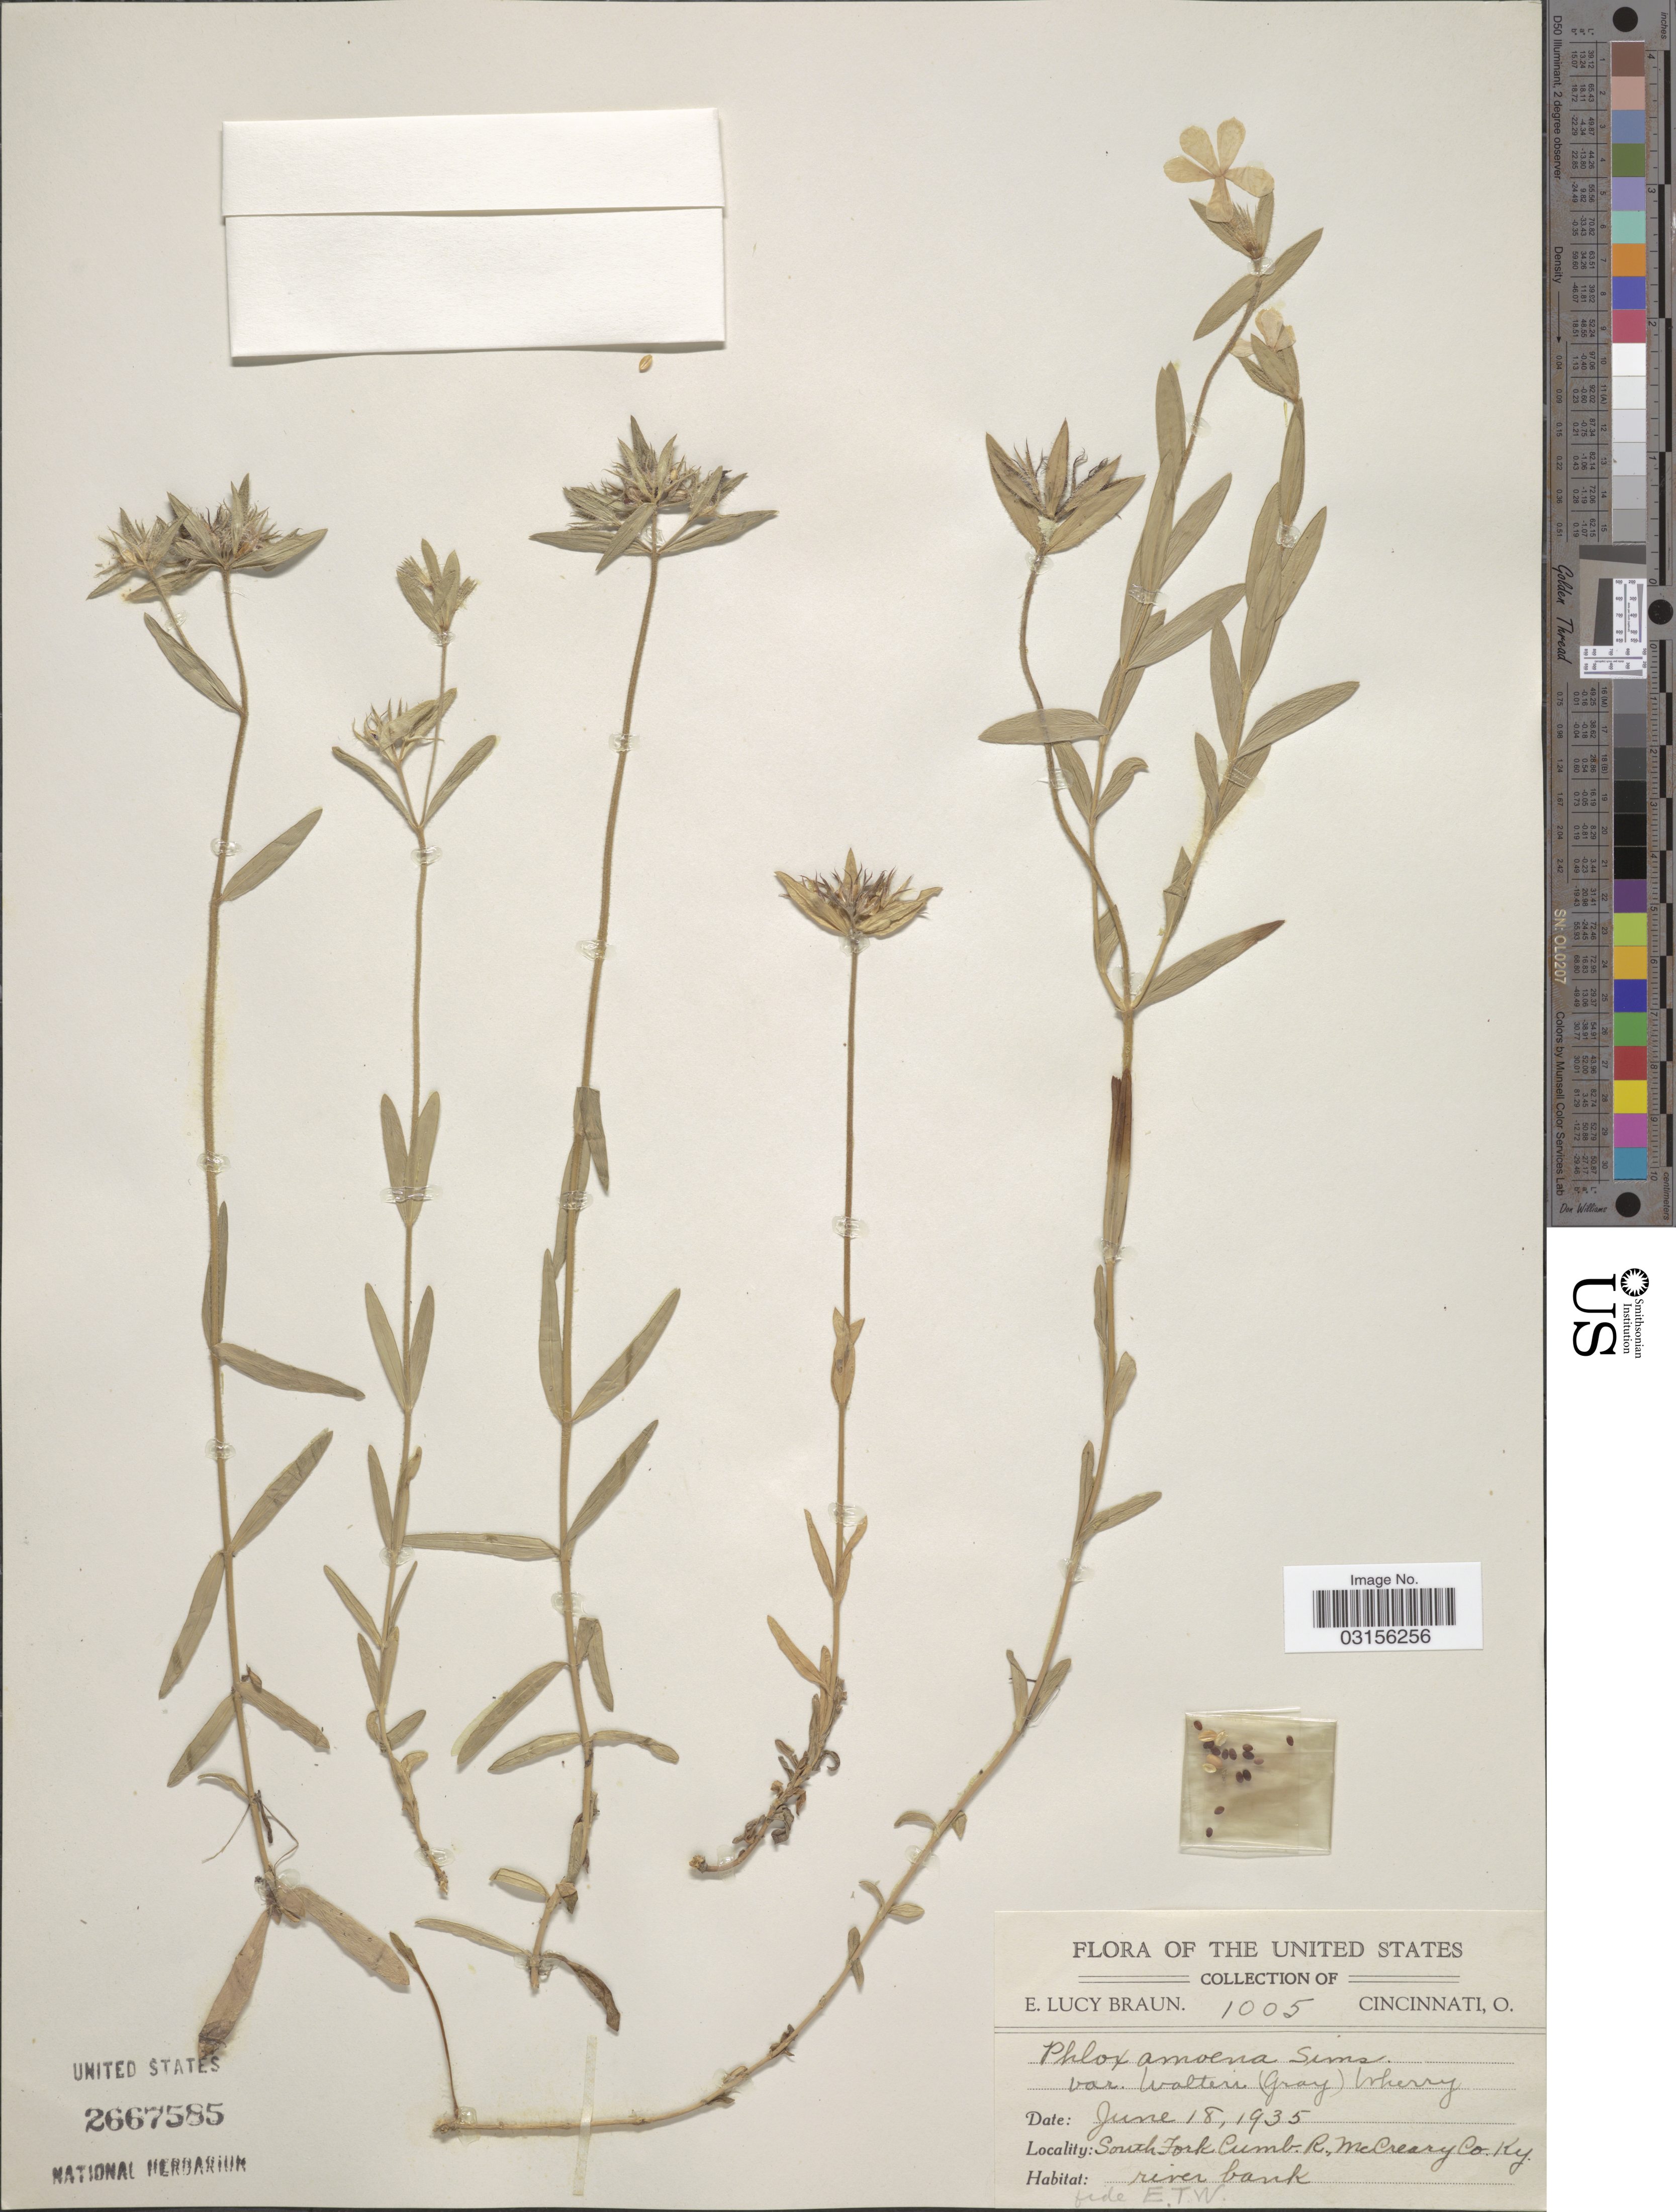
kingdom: Plantae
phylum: Tracheophyta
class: Magnoliopsida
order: Ericales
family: Polemoniaceae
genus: Phlox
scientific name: Phlox amoena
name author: Sims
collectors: E. L. Braun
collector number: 1005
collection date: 1935-06-18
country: United States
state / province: Kentucky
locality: South Fork Cumb. R., McCreary Co.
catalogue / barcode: US 2667585